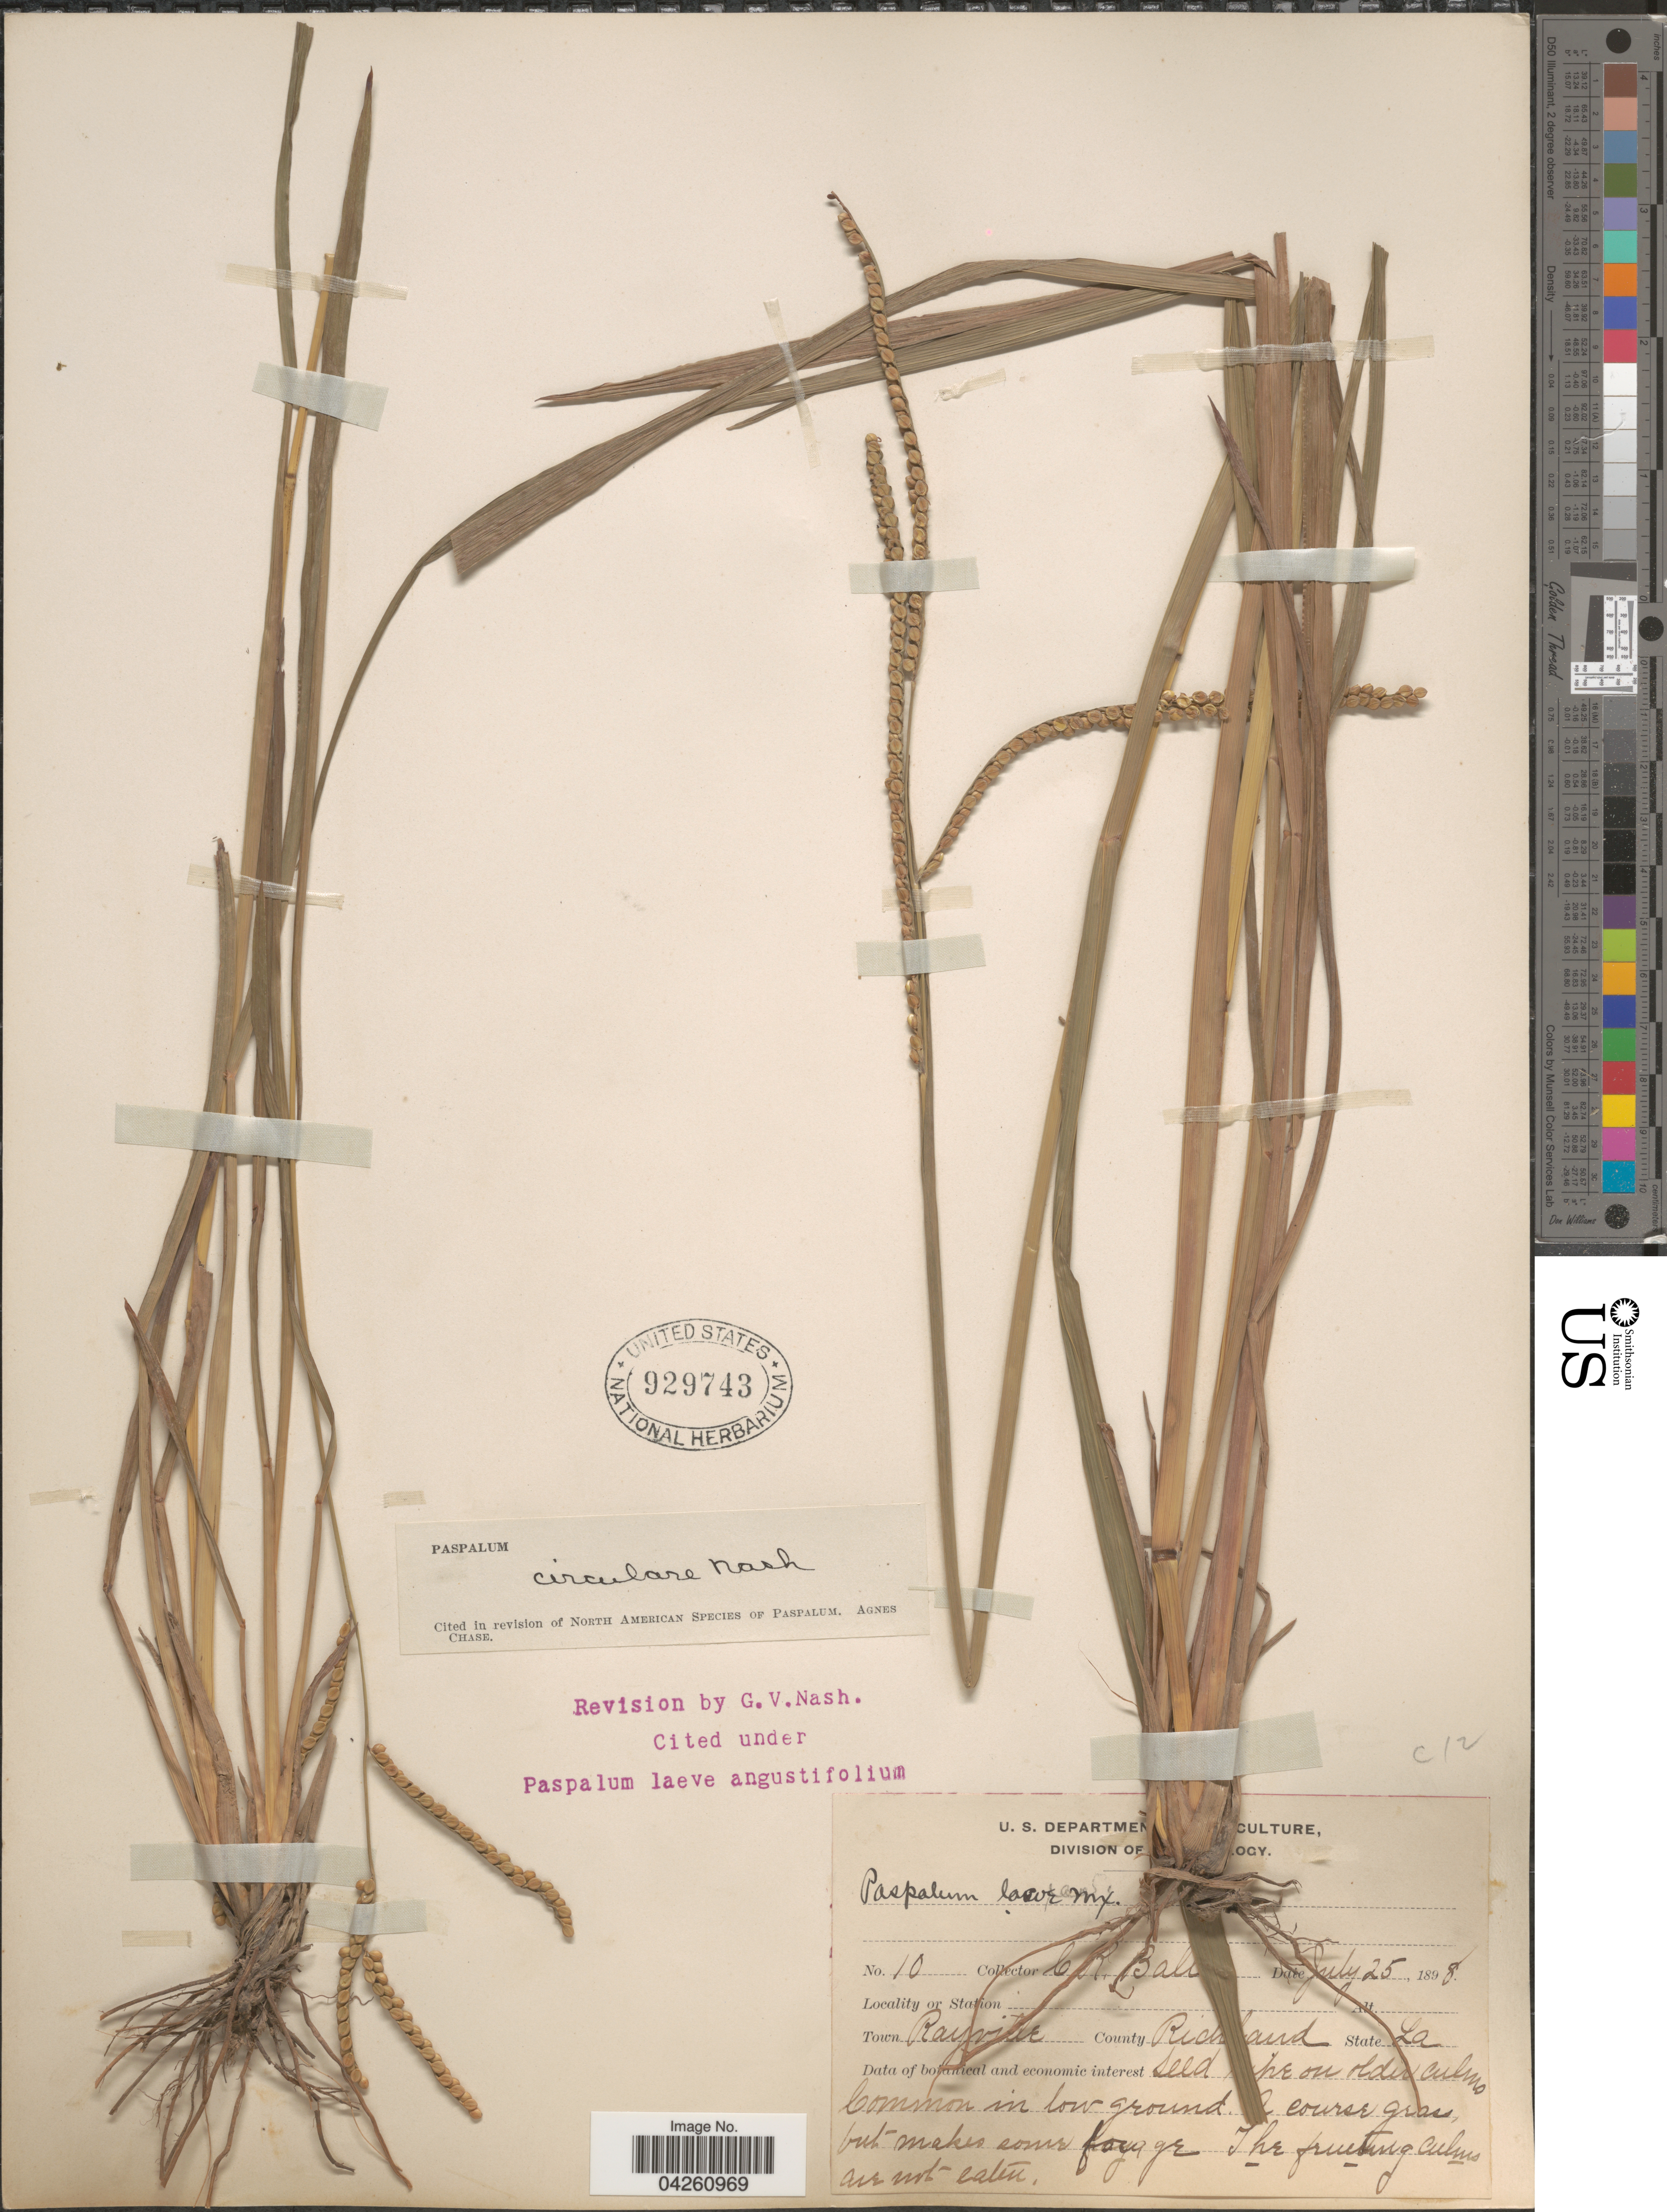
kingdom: Plantae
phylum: Tracheophyta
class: Liliopsida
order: Poales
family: Poaceae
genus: Paspalum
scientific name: Paspalum circulare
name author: Nash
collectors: C. R. Ball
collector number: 10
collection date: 1898-07-25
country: United States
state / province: Louisiana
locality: Town Rayville. County Richland.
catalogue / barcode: US 929743